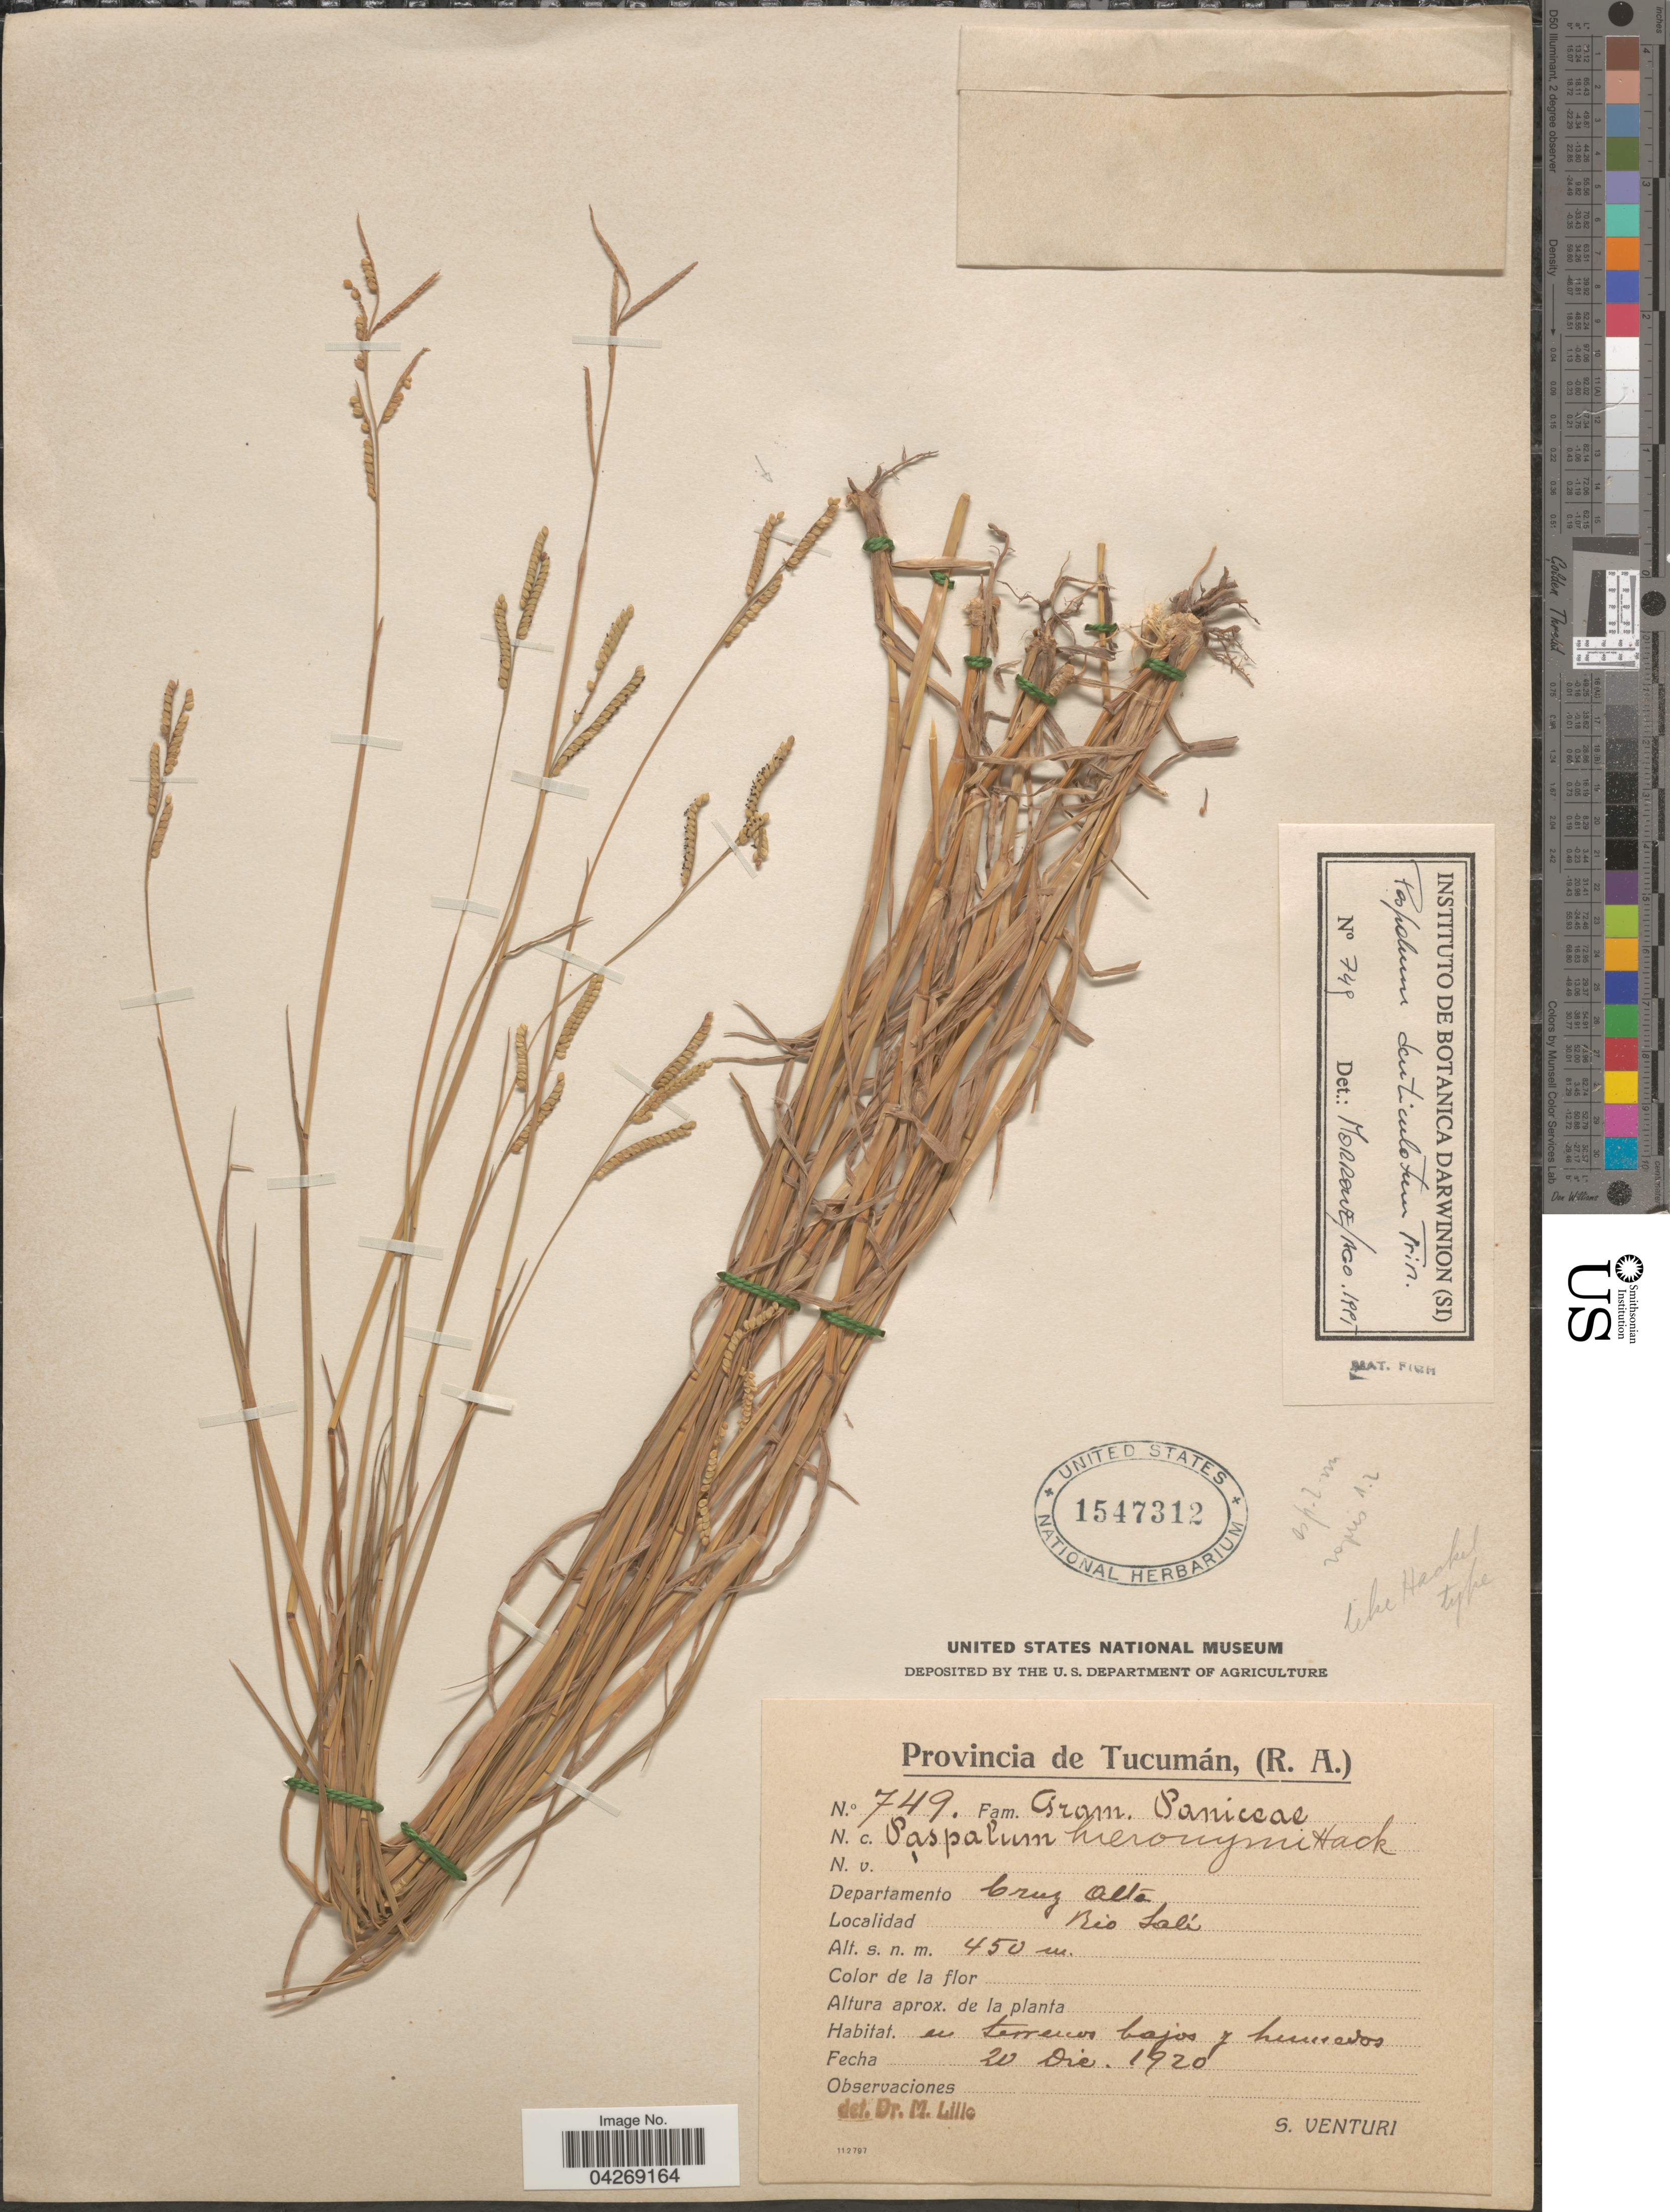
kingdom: Plantae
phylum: Tracheophyta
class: Liliopsida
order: Poales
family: Poaceae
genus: Paspalum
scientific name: Paspalum denticulatum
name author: Trin.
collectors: S. Venturi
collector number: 749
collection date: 1920-12-20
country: Argentina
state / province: Tucuman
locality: Departamento Cruz Alta. Rio Salí.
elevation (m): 450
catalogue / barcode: US 1547312